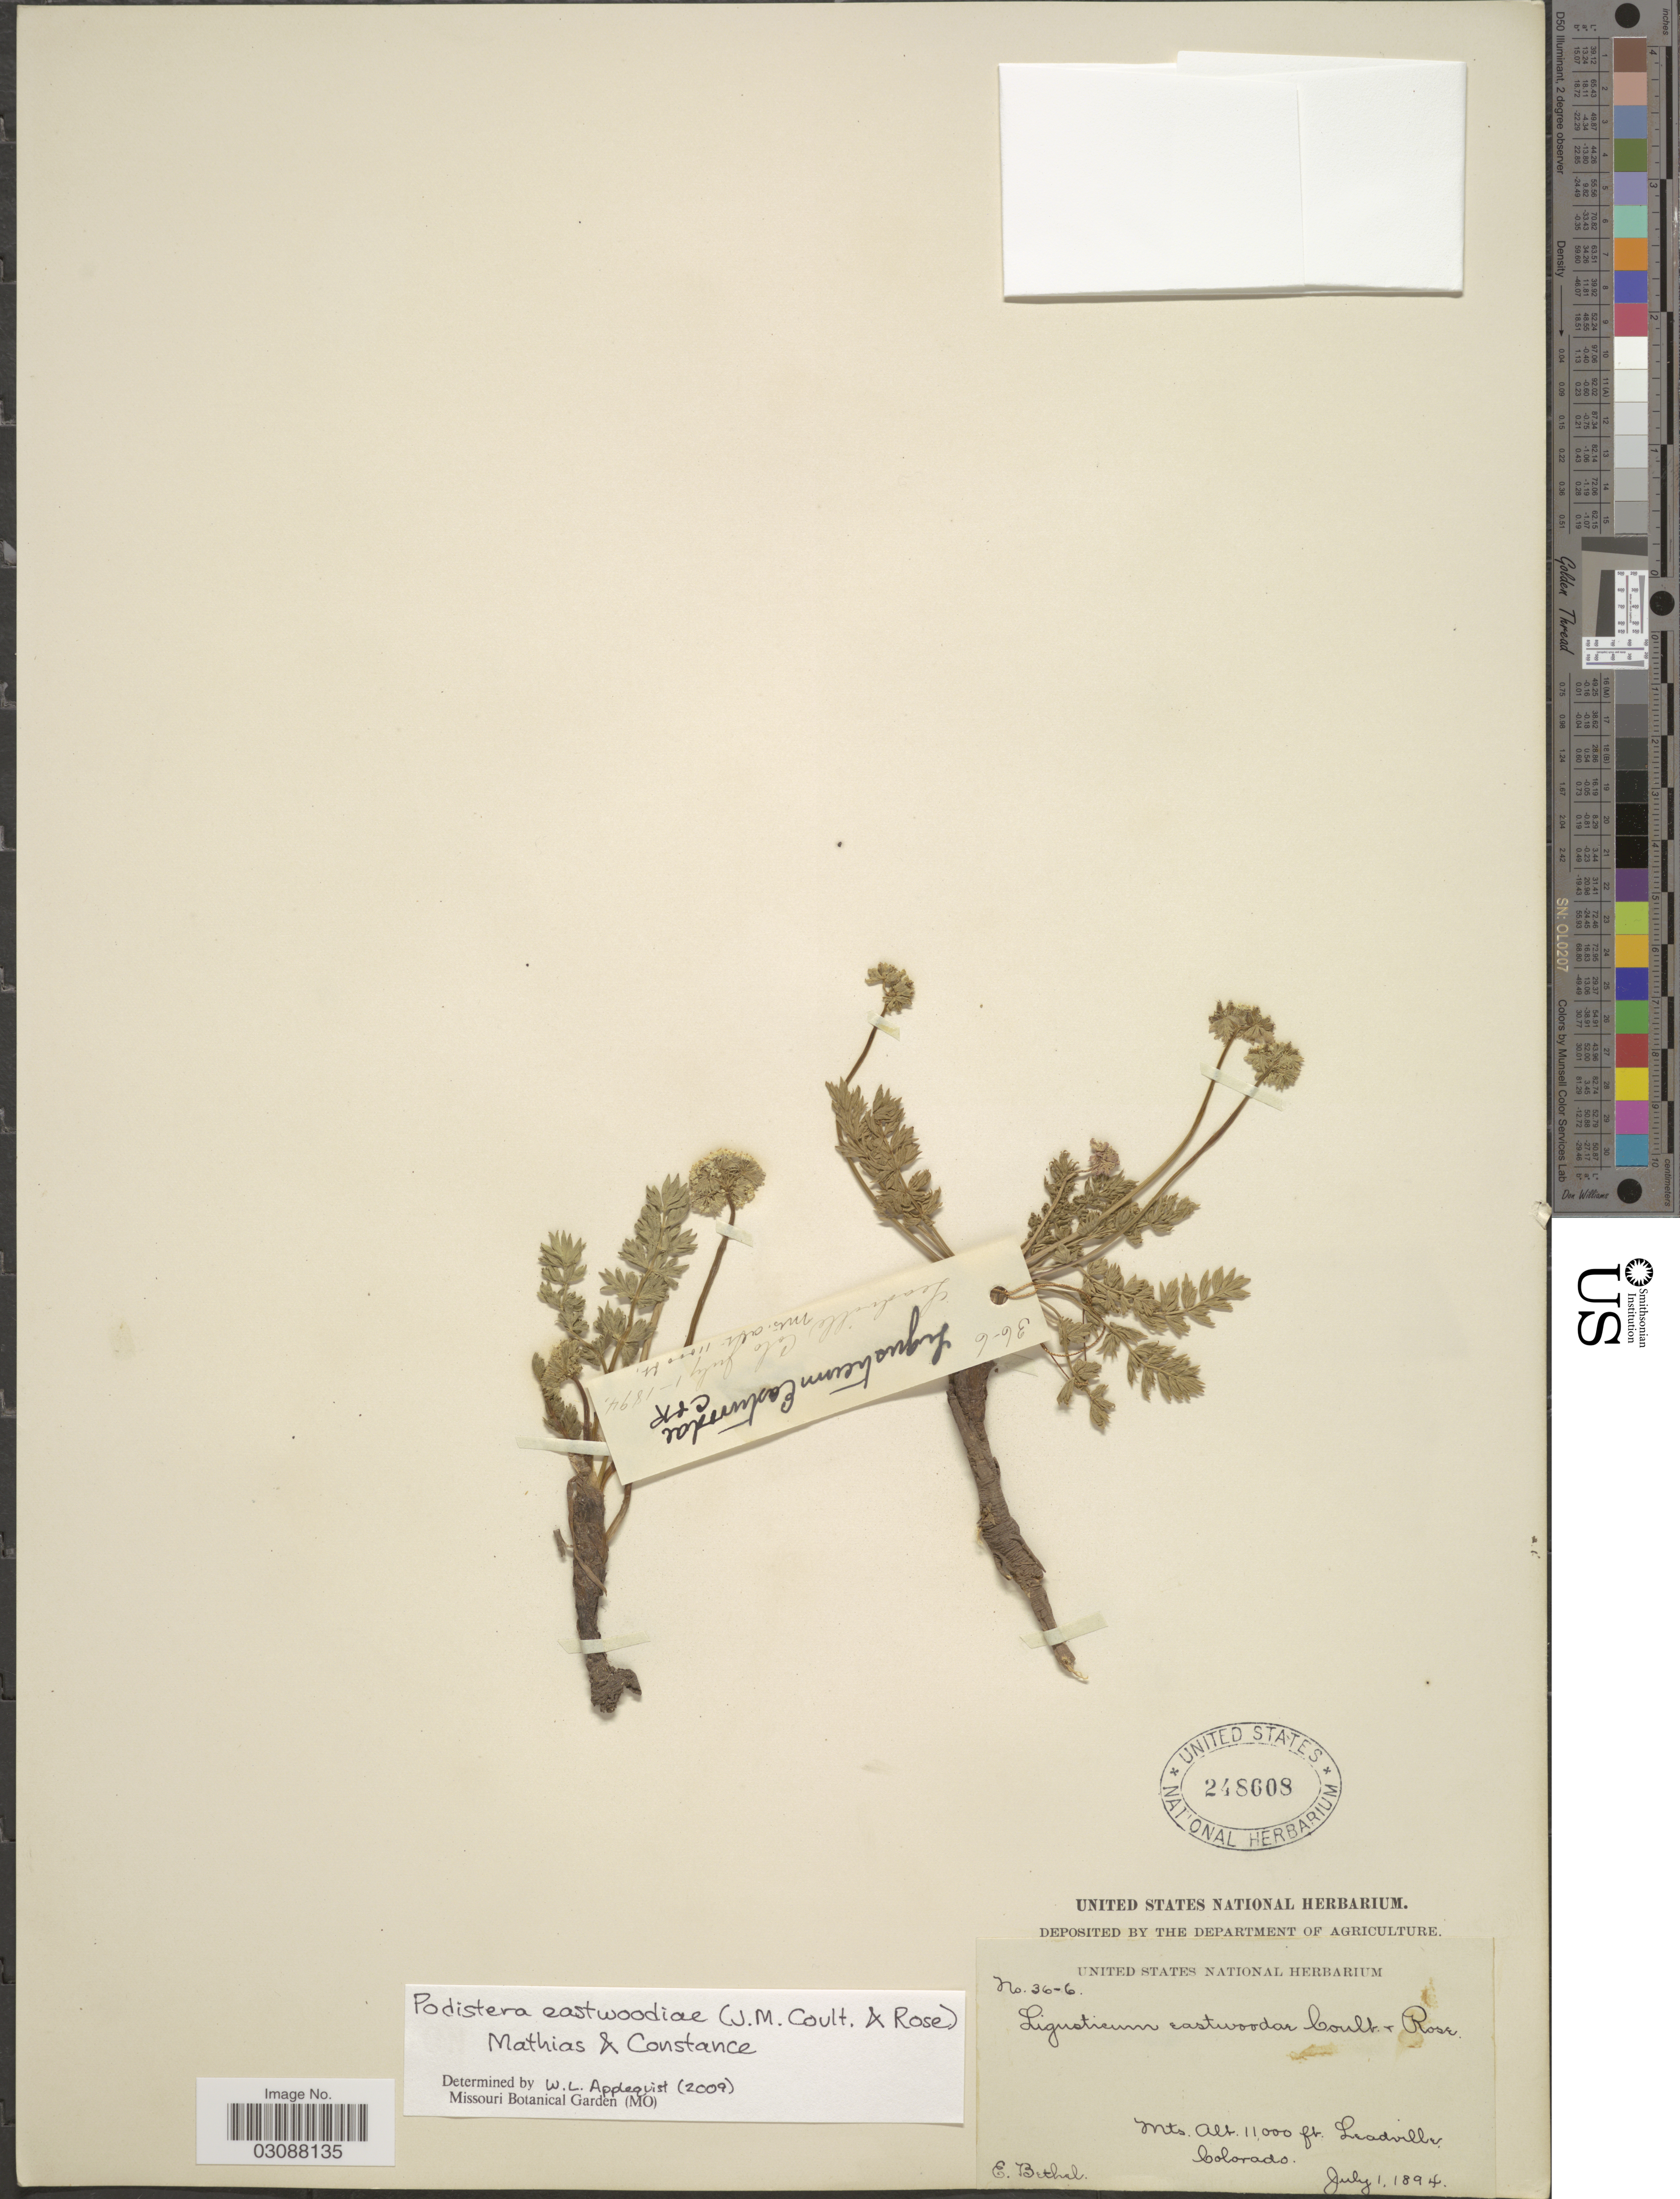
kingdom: Plantae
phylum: Tracheophyta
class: Magnoliopsida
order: Apiales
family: Apiaceae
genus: Podistera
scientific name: Podistera eastwoodiae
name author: (J.M. Coult. & Rose) Mathias & Constance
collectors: E. Bethel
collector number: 36-6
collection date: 1894-07-01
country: United States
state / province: Colorado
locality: Mts. Leadville.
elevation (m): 3353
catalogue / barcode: US 248608